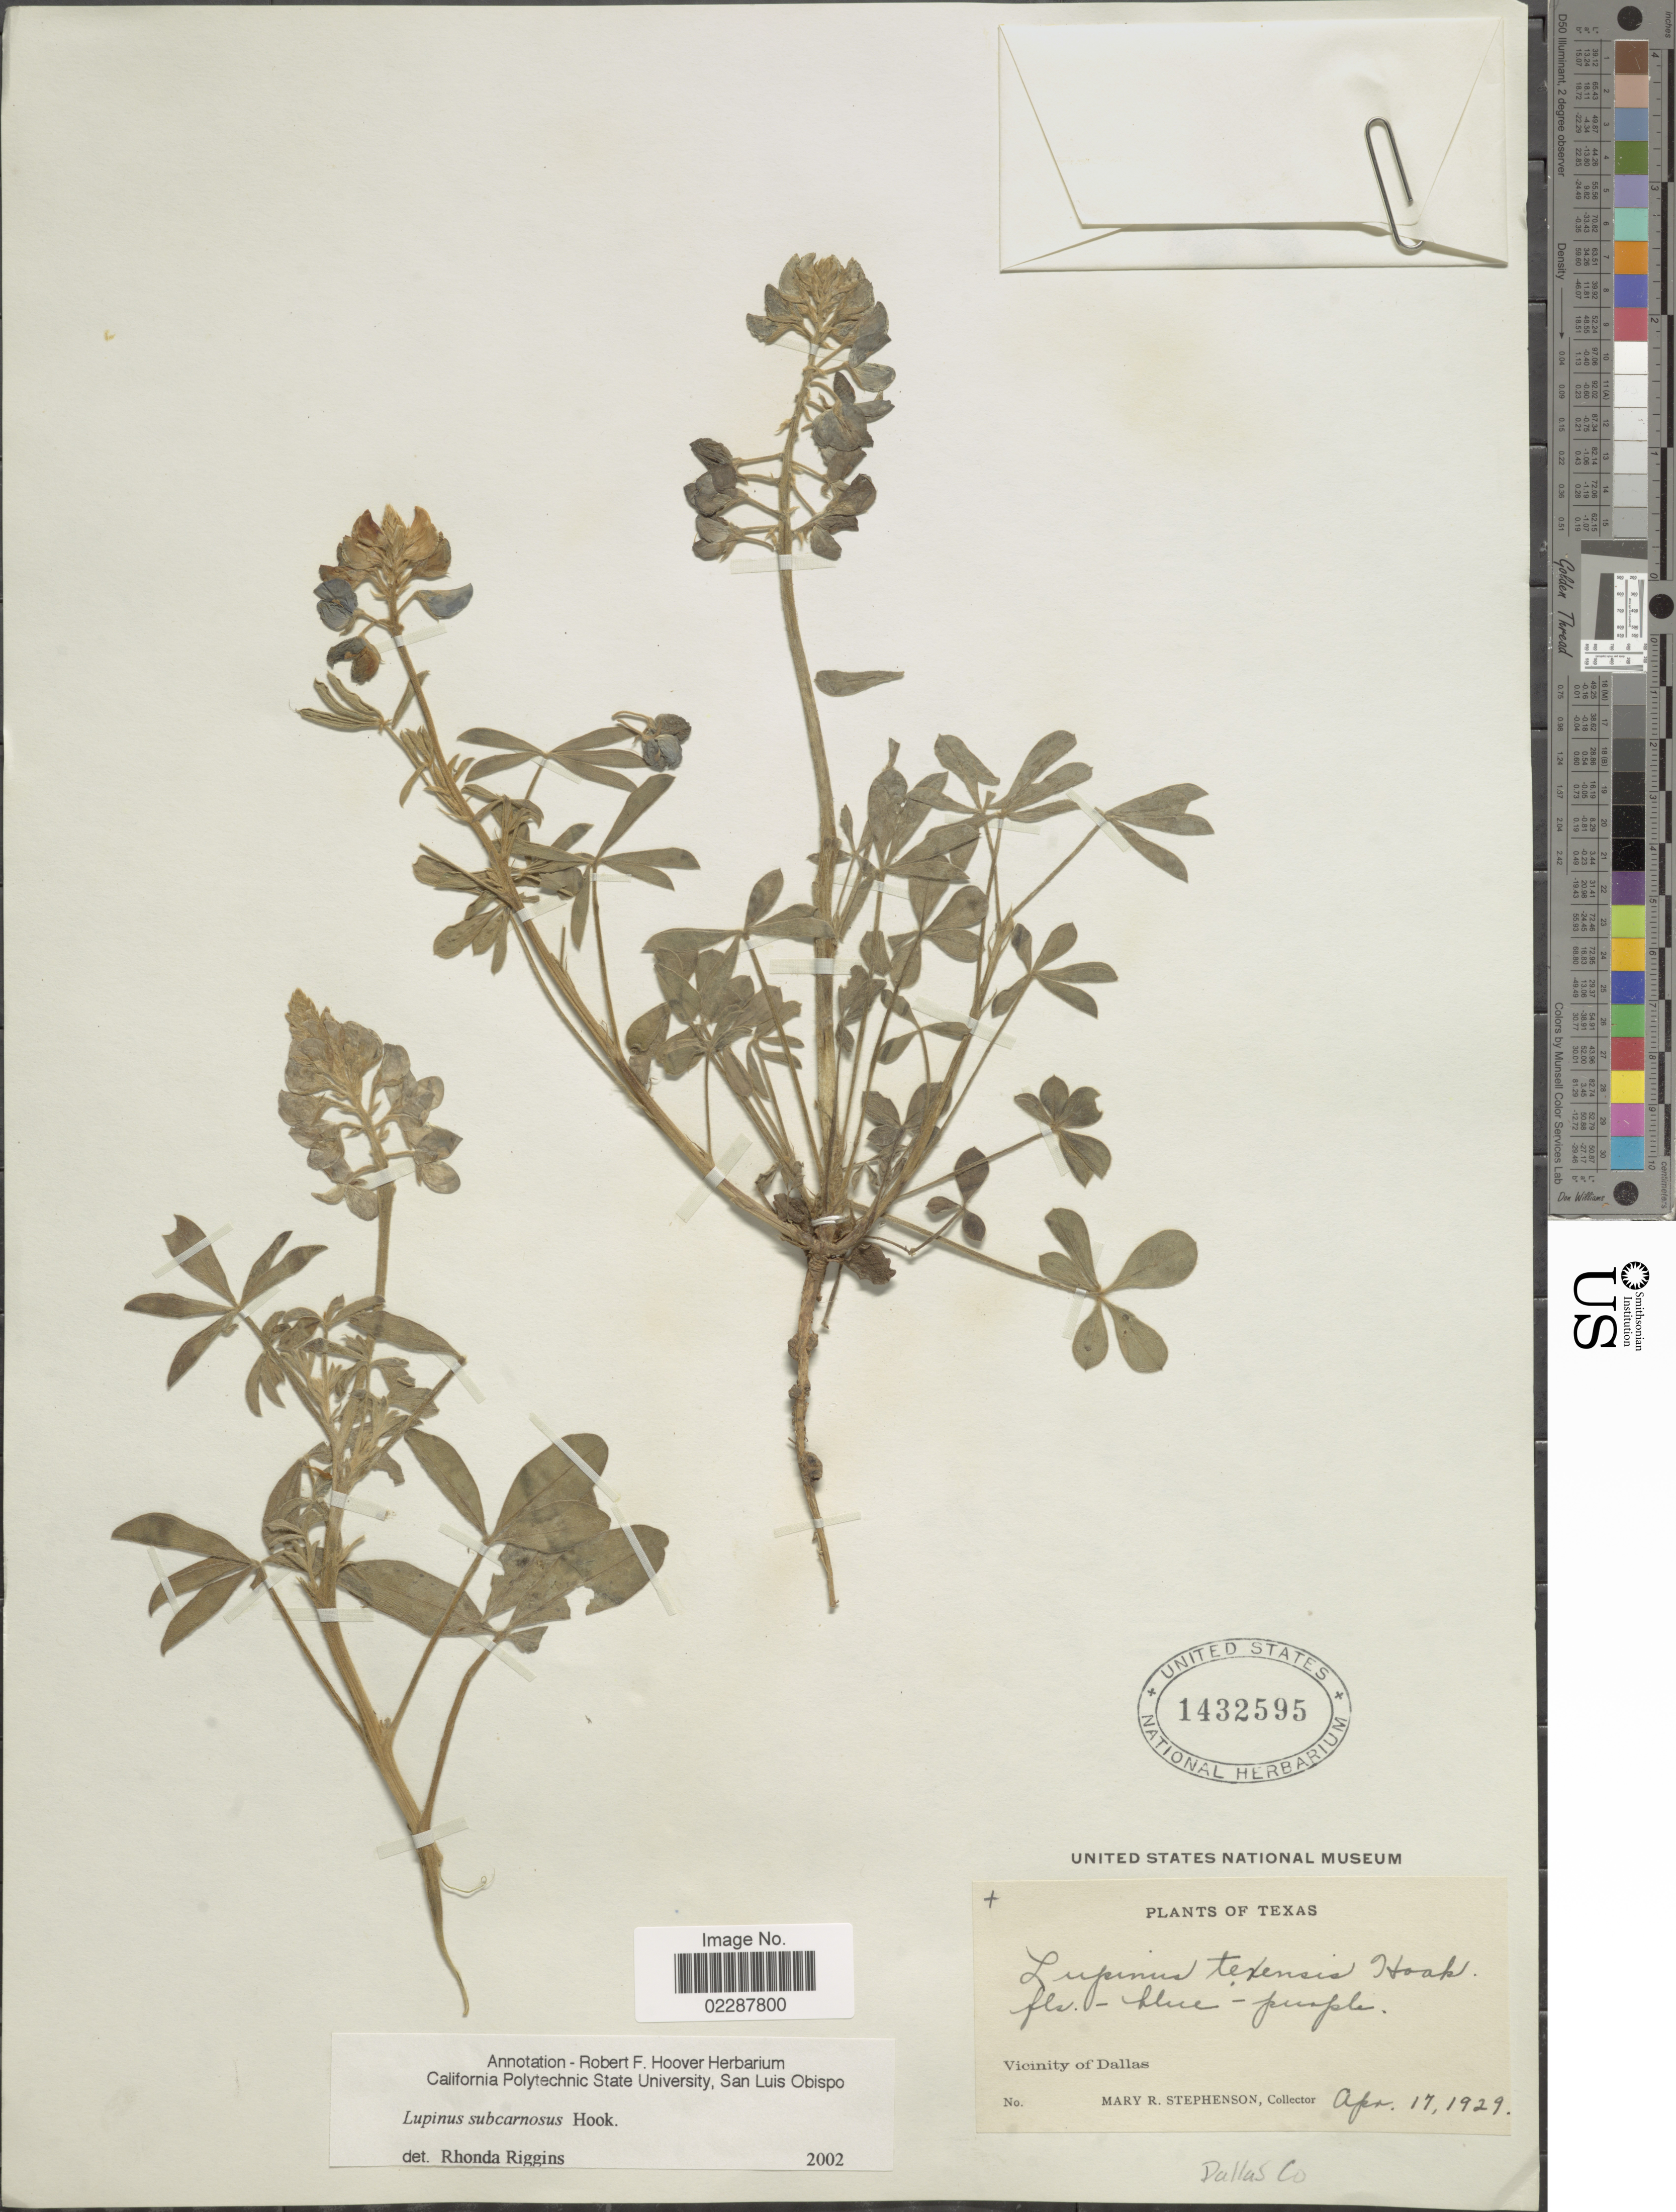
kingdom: Plantae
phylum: Tracheophyta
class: Magnoliopsida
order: Fabales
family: Fabaceae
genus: Lupinus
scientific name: Lupinus subcarnosus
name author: Hook.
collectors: W. Stephenson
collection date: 1929-04-17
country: United States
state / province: Texas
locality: Vicinity of Dallas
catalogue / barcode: US 1432595